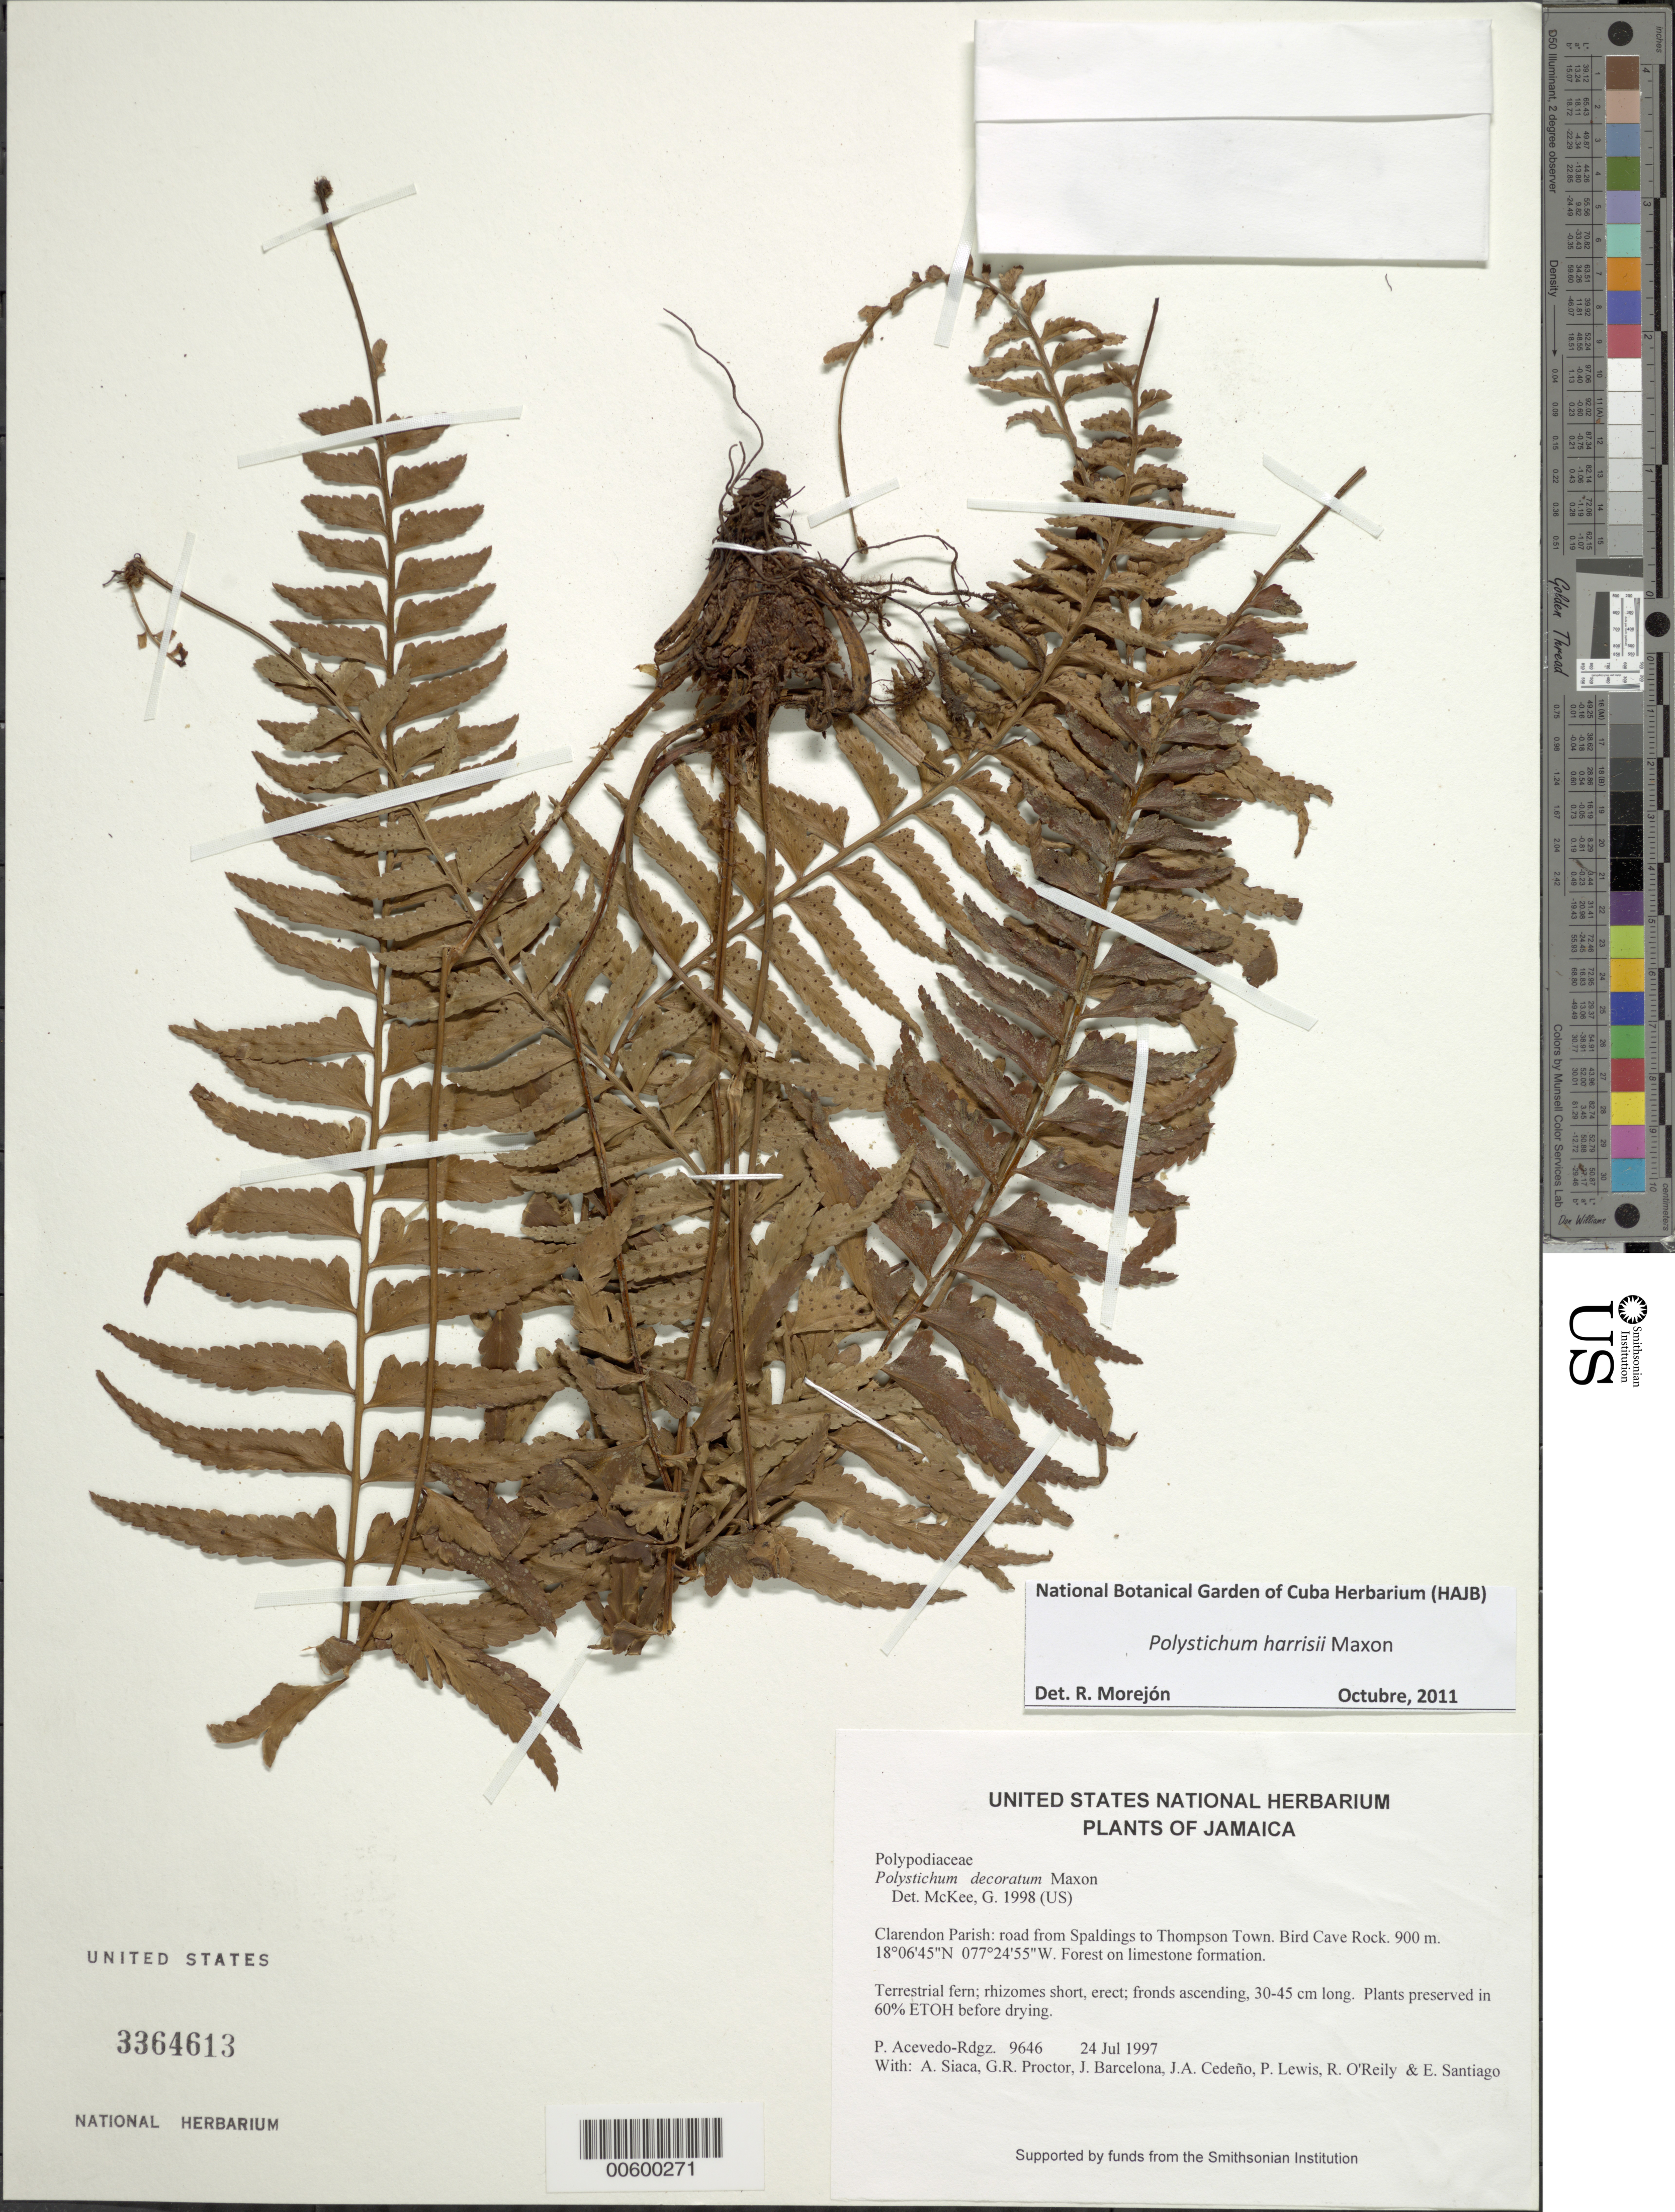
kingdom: Plantae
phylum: Tracheophyta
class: Polypodiopsida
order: Polypodiales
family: Dryopteridaceae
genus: Polystichum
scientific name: Polystichum harrisii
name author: Maxon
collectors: P. Acevedo-Rodr., A. Siaca, G. R. Proctor, J. Barcelona, J. A. Cedeño M., P. Lewis & R. O'Reilly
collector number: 9646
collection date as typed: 24 Jul 1997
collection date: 1997-07-24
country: Jamaica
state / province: Clarendon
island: Jamaica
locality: Clarendon Parish: road from Spaldings to Thompson Town. Bird Cave Rock.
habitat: Forest on limestone formation.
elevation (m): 900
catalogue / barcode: US 3364613